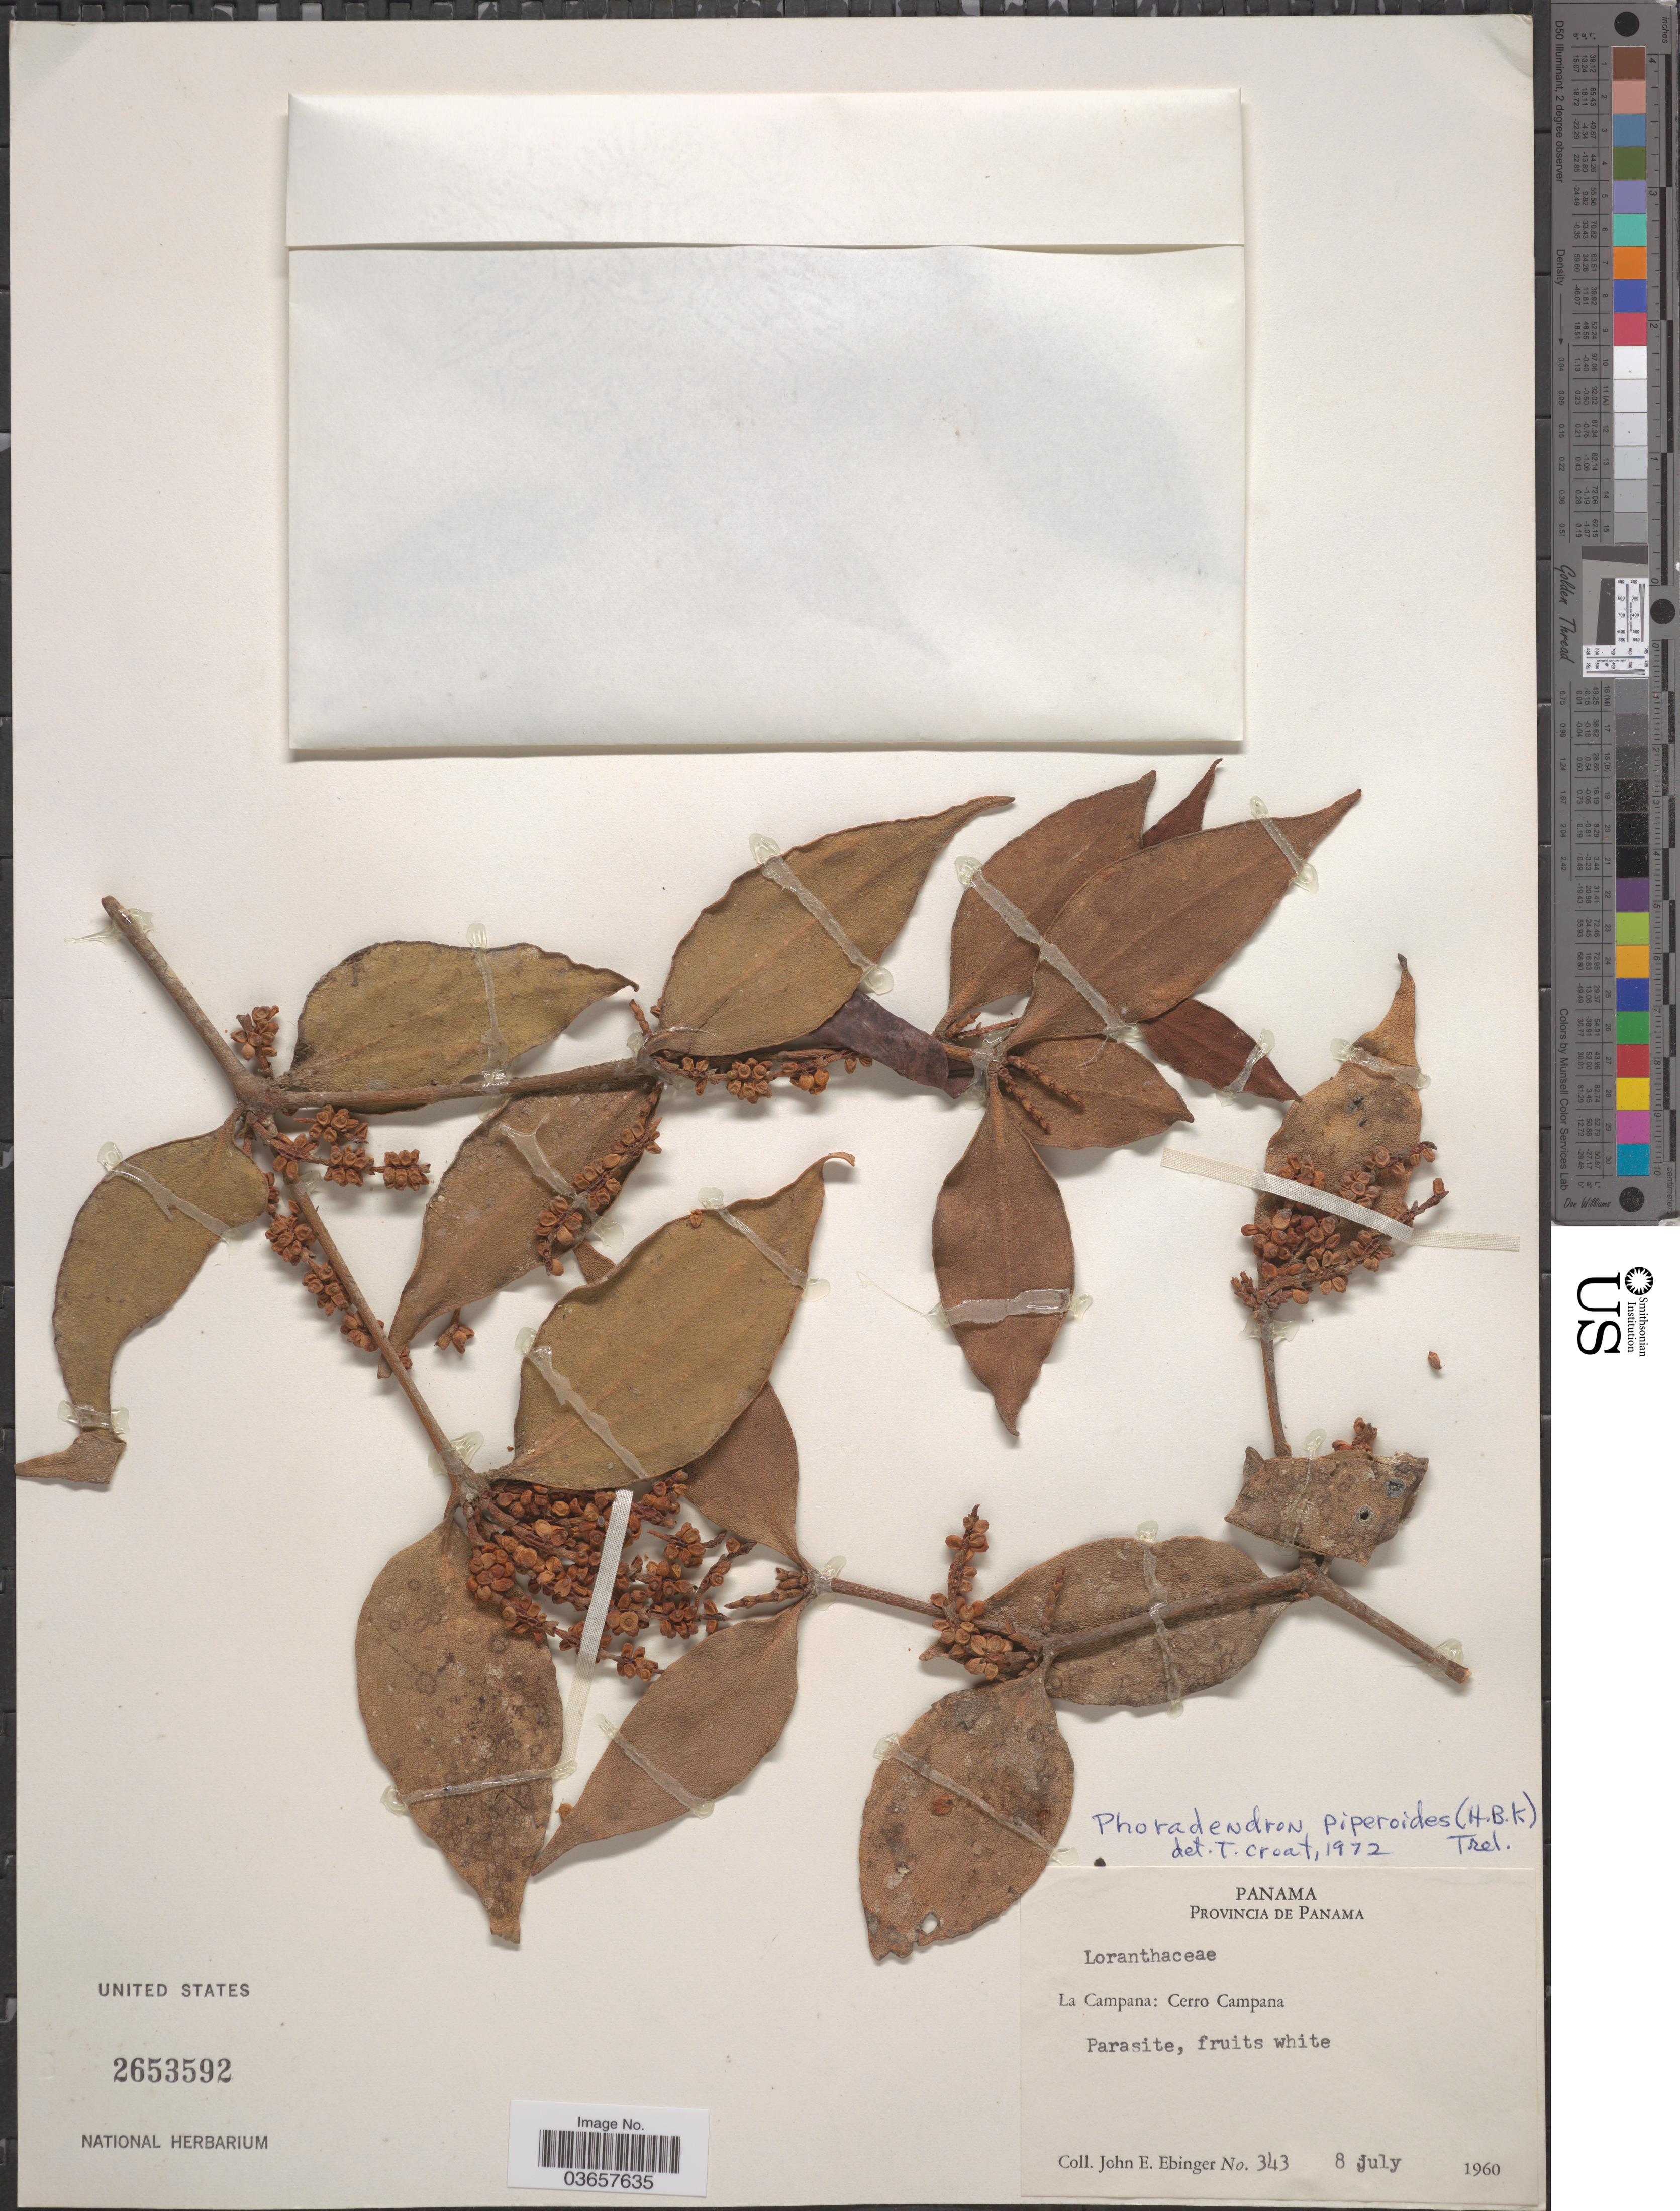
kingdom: Plantae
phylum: Tracheophyta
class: Magnoliopsida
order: Santalales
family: Viscaceae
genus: Phoradendron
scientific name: Phoradendron piperoides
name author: (Kunth) Trel.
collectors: J. Ebinger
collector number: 343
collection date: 1960-07-08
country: Panama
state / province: Panamá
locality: La Campana: Cerro Campana.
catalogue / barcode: US 2653592